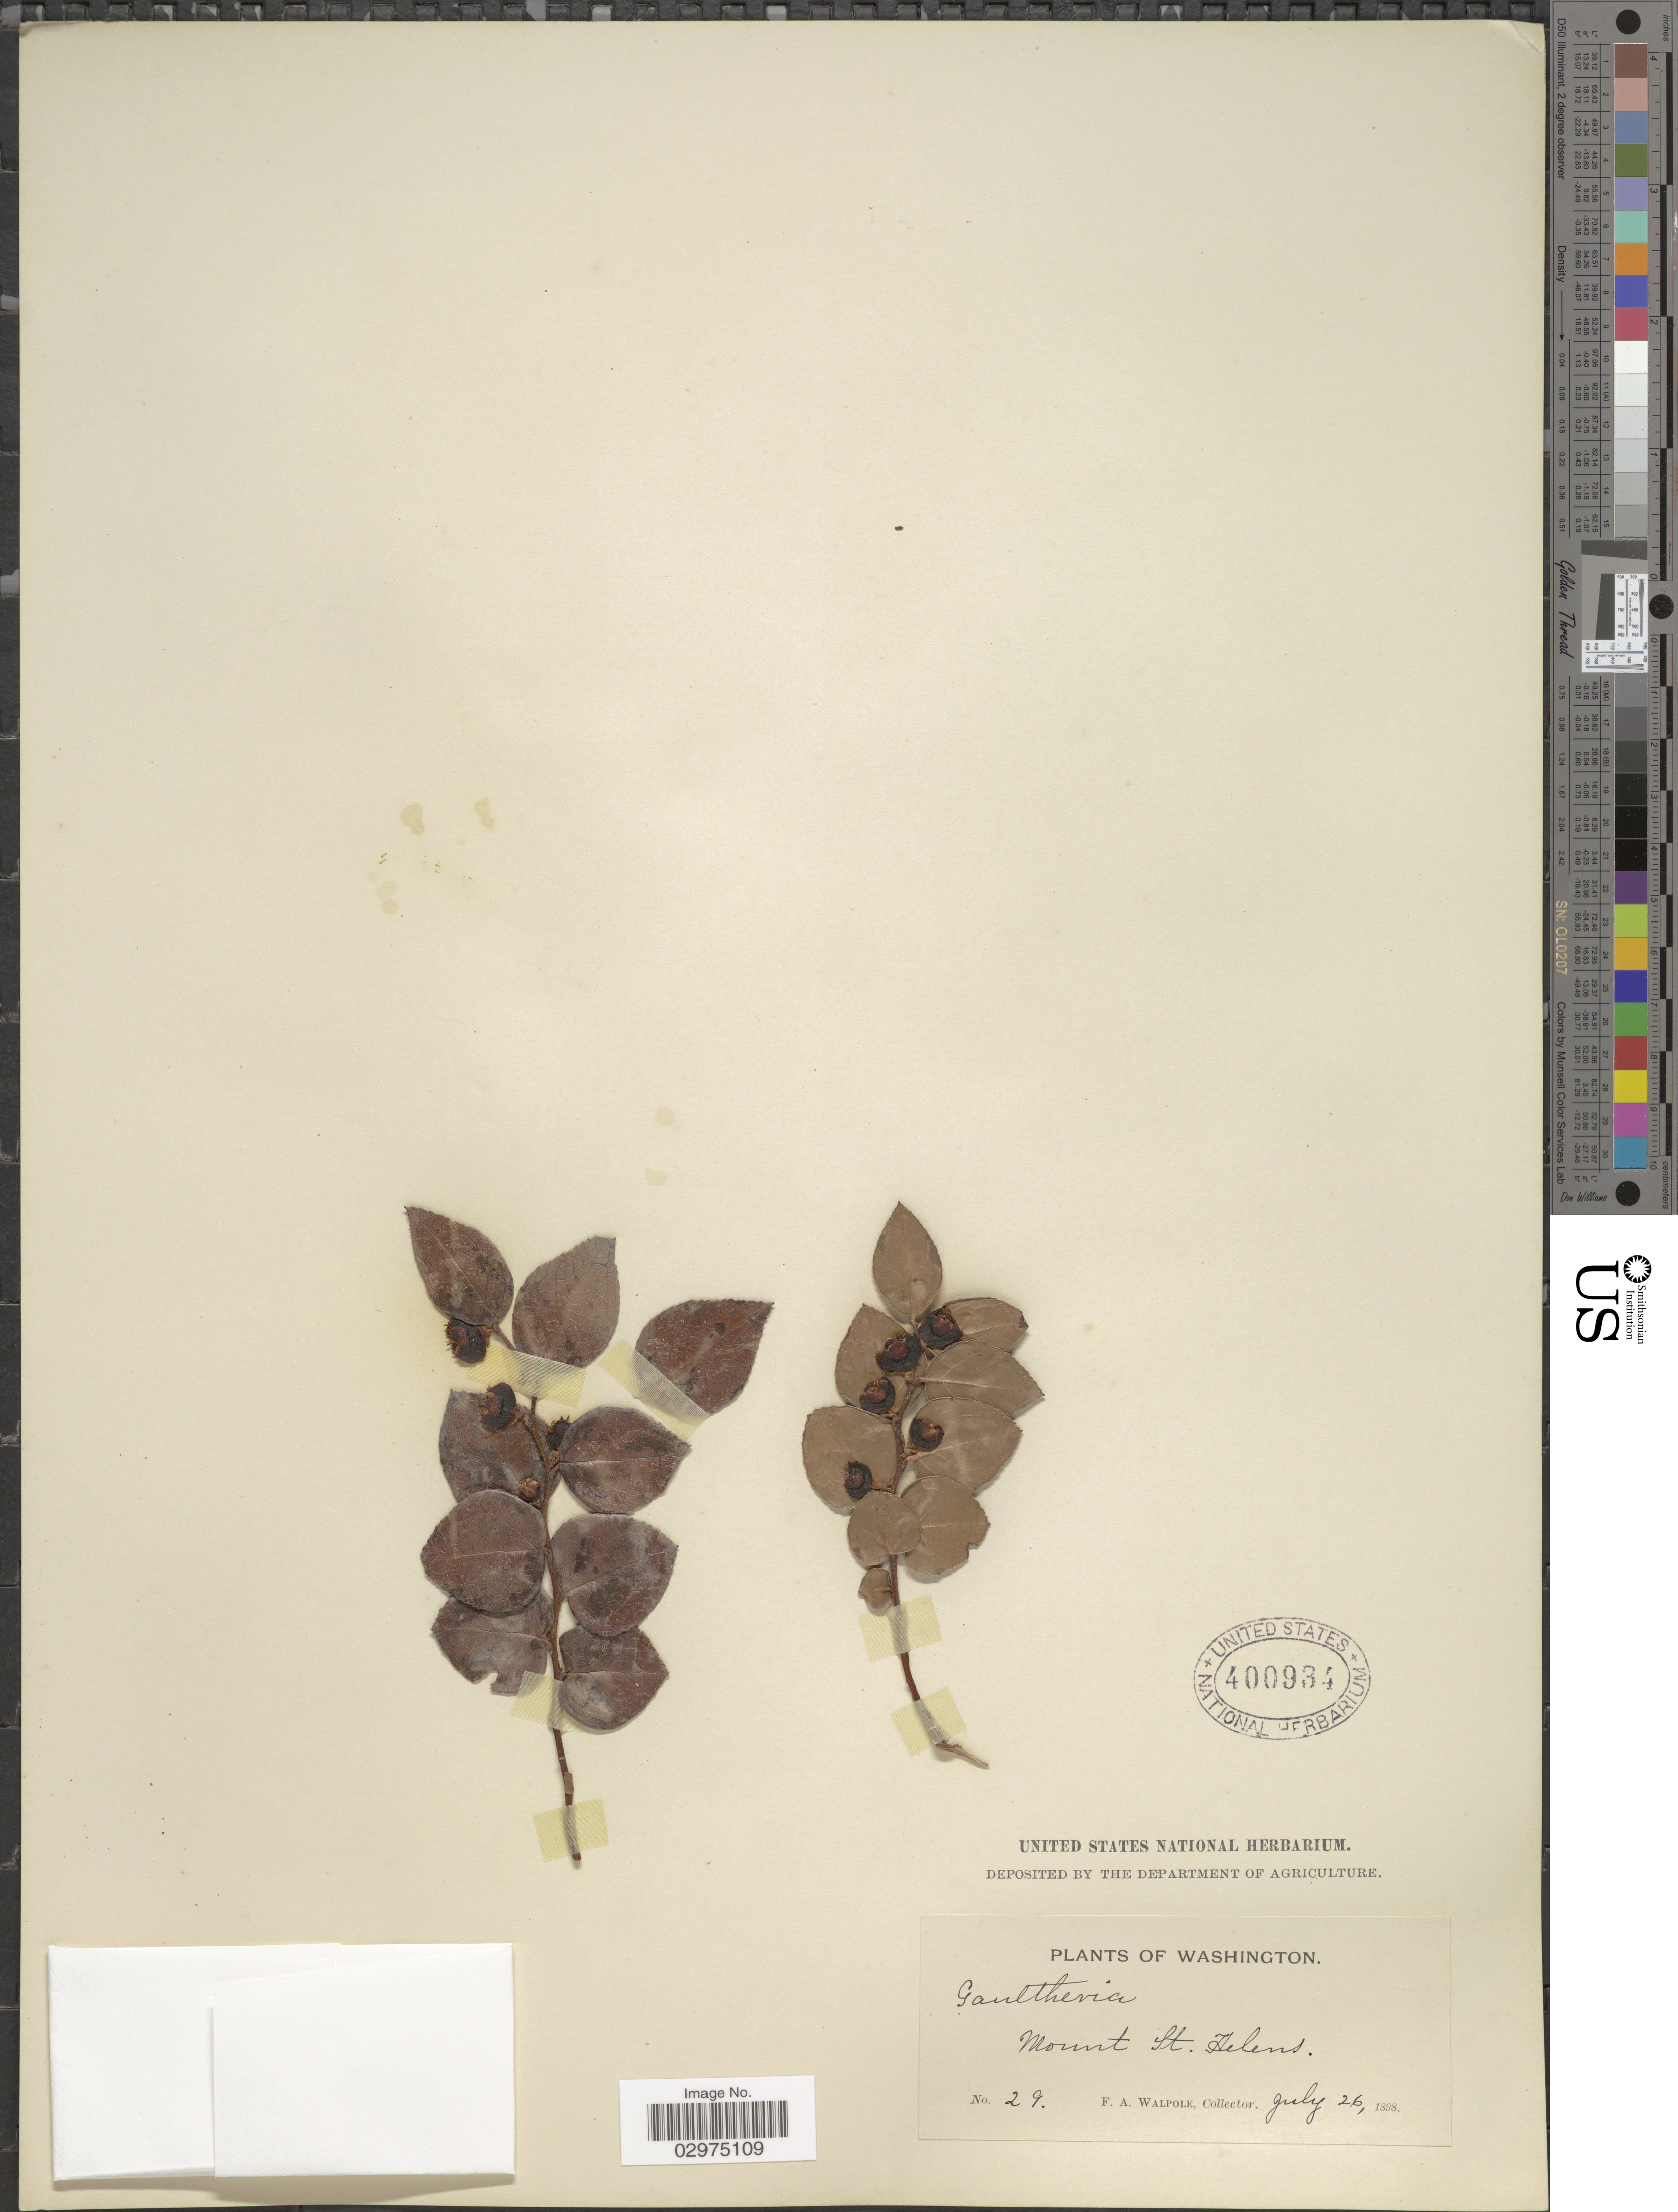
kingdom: Plantae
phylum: Tracheophyta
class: Magnoliopsida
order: Ericales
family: Ericaceae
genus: Gaultheria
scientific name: Gaultheria ovatifolia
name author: A. Gray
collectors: F. Walpole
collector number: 29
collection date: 1898-07-26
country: United States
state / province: Washington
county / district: Skamania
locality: Mount St. Helens.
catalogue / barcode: US 400934